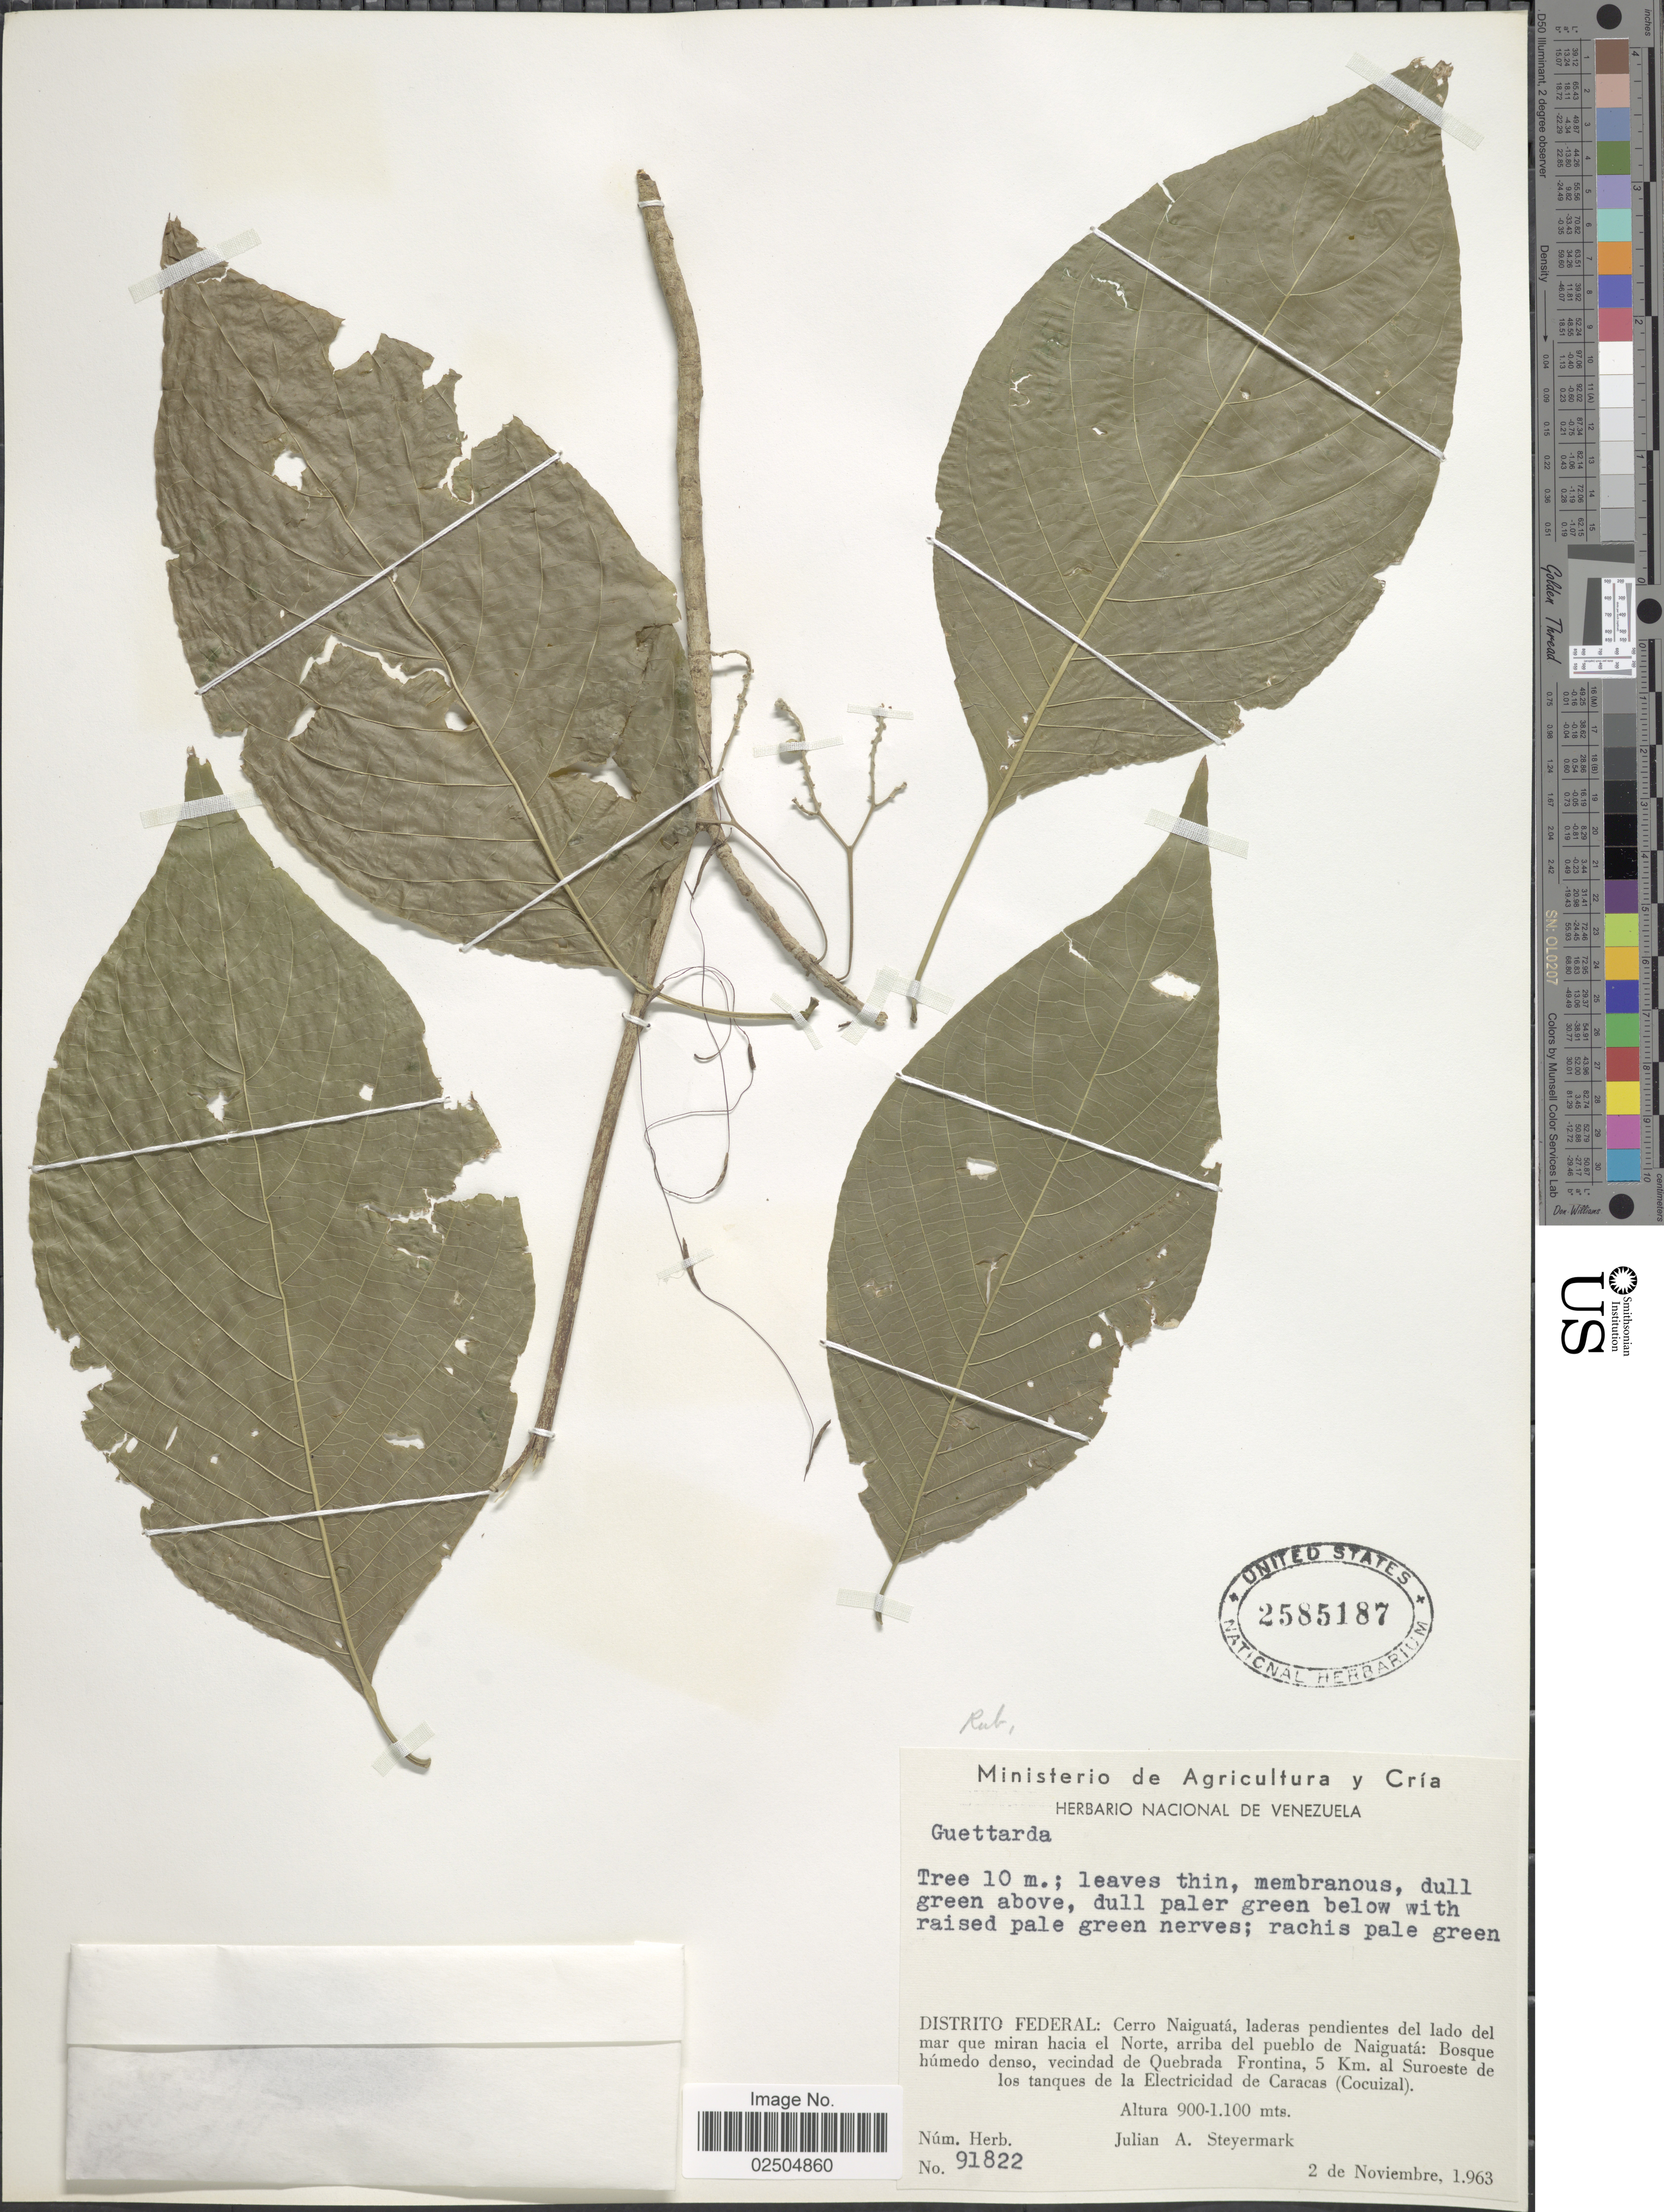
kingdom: Plantae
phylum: Tracheophyta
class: Magnoliopsida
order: Gentianales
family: Rubiaceae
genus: Guettarda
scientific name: Guettarda sp.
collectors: J. Steyermark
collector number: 9182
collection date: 1963-11-02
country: Venezuela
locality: Distrito Federal: Cerro Naiguatá, laderas pendientes del lado del mar que miran hacia el Norte, arriba del pueblo de Naiguatá: Bosque humedo denso, vecindad de Quebrada Frontina, 5 Km. al Suroeste de los tanques de la Electricidad de Caracas (Cocuizal)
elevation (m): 900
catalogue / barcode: US 2585187